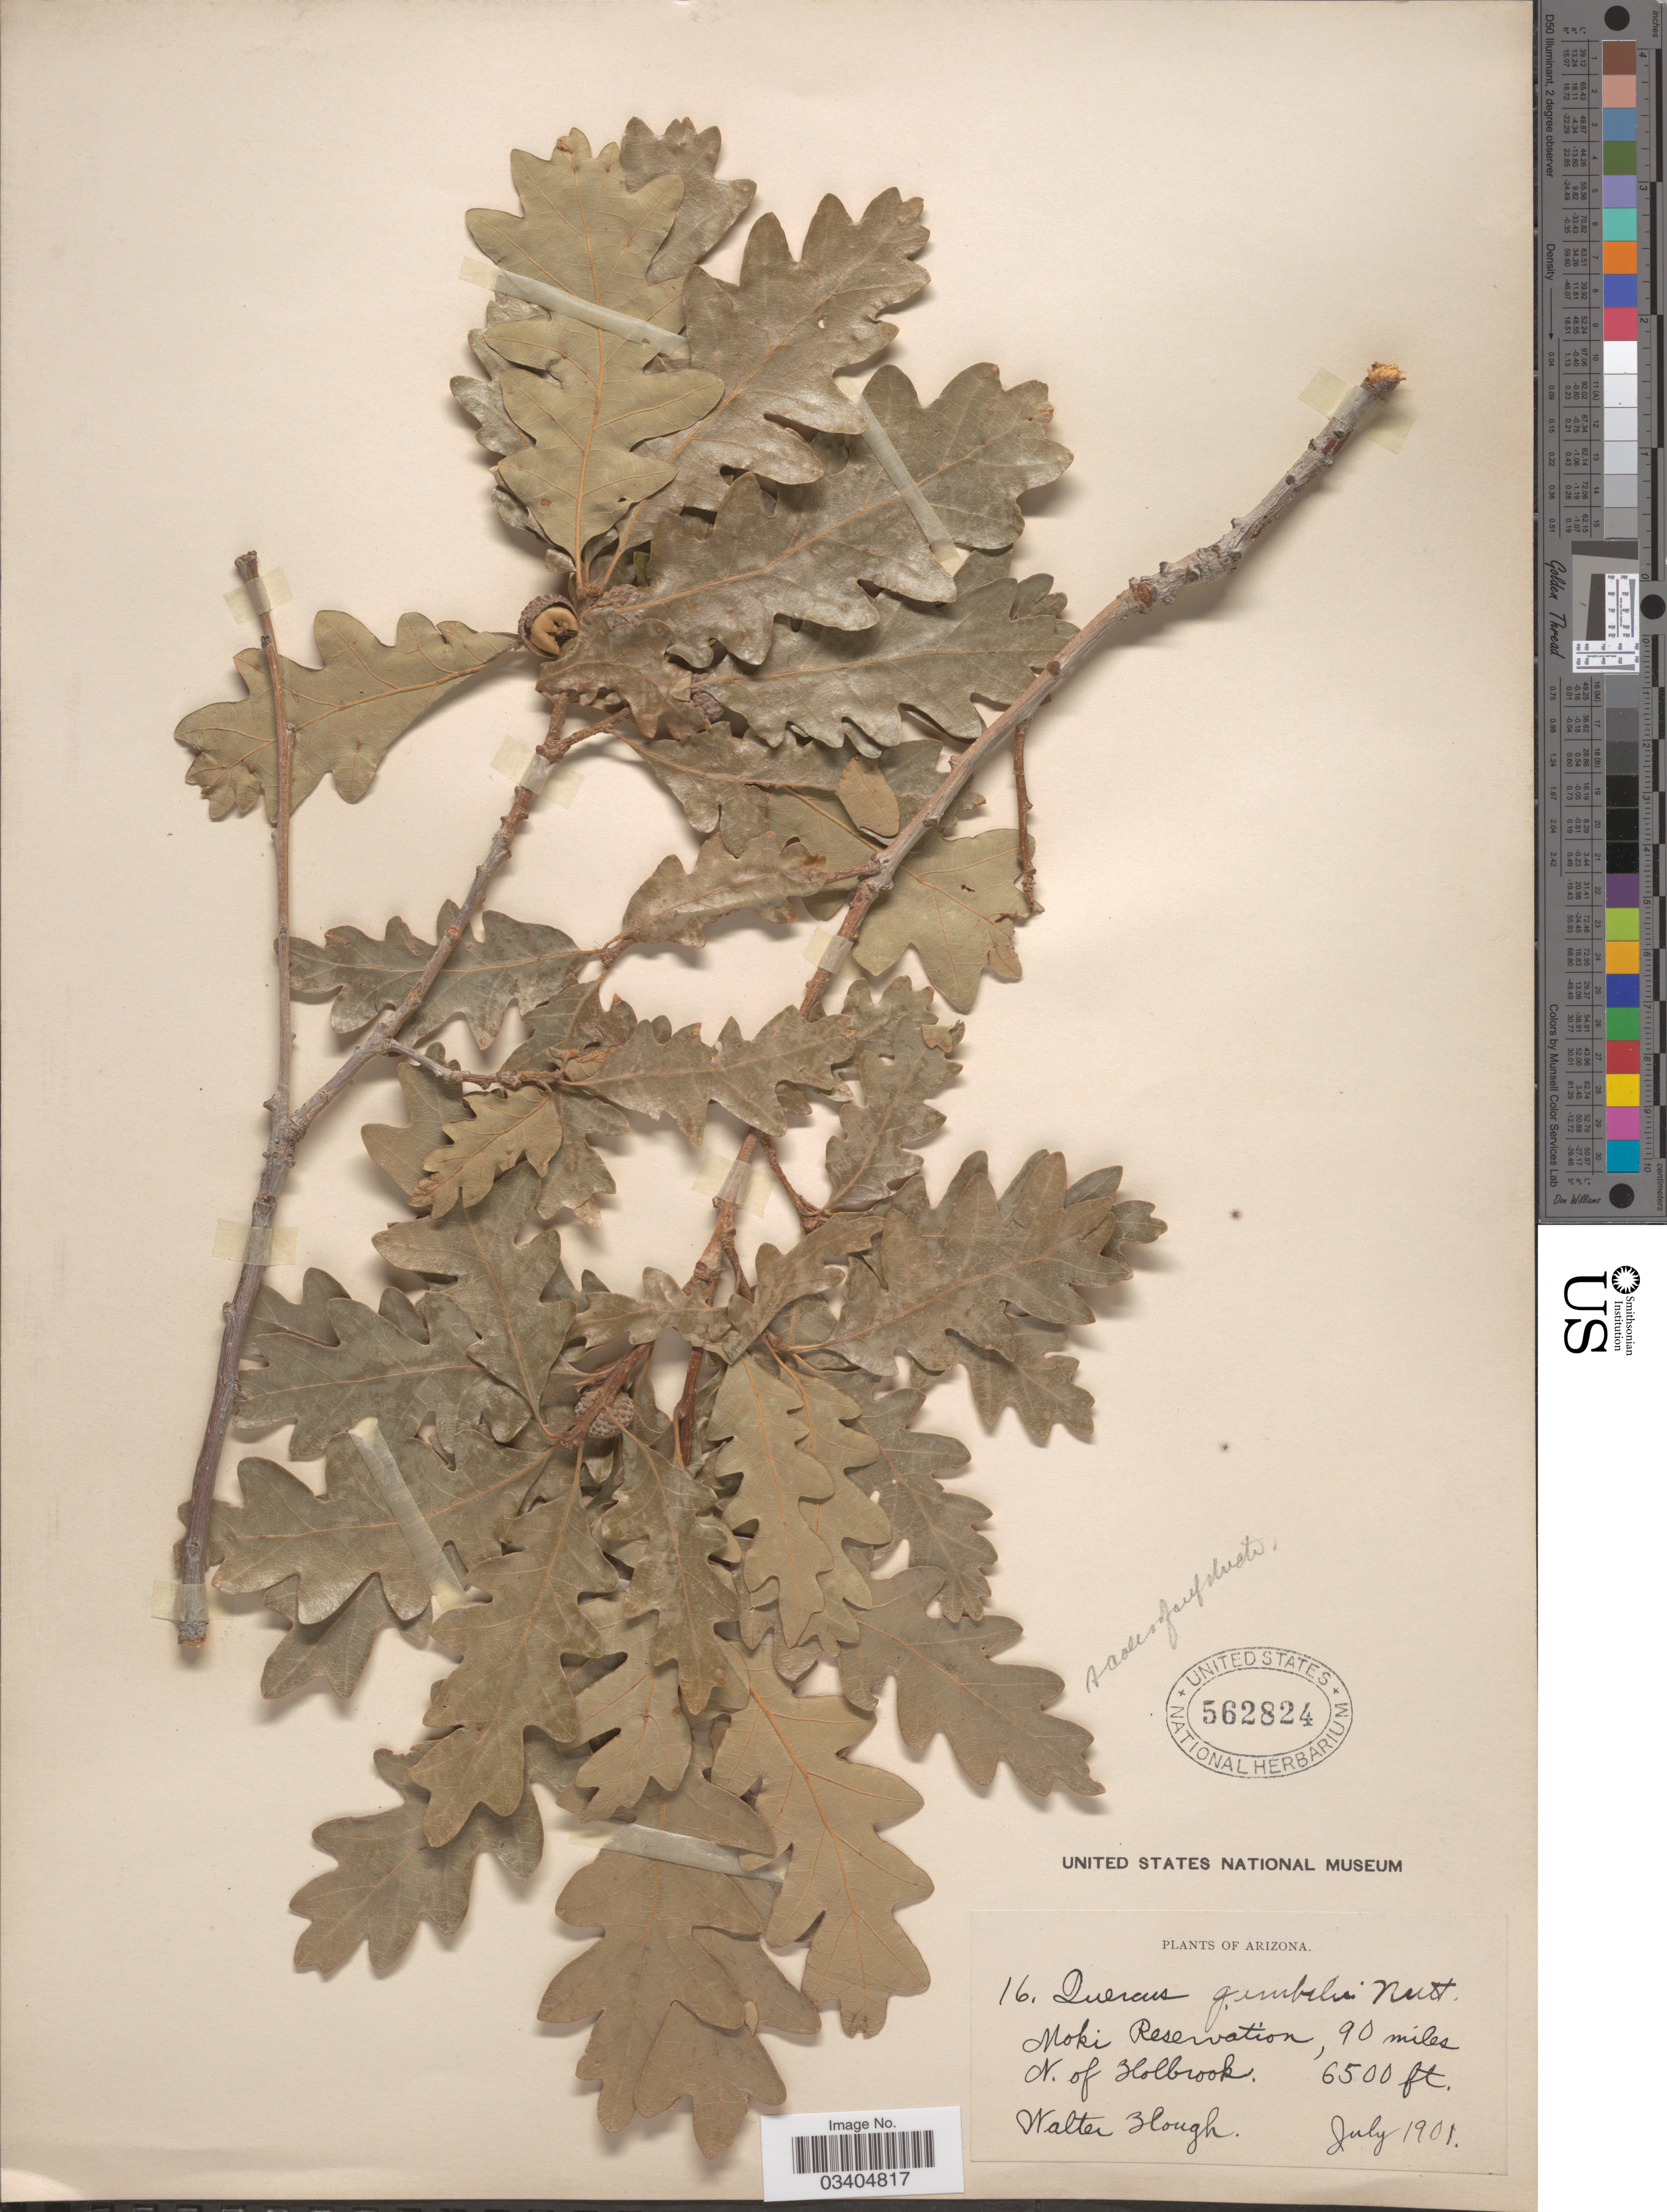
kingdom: Plantae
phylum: Tracheophyta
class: Magnoliopsida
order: Fagales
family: Fagaceae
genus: Quercus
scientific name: Quercus gambelii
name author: Nutt.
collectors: W. Hough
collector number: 16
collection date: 1901-07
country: United States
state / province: Arizona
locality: Moki Reservation, 90 miles N. of Holbrook.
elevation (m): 1981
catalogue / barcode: US 562824